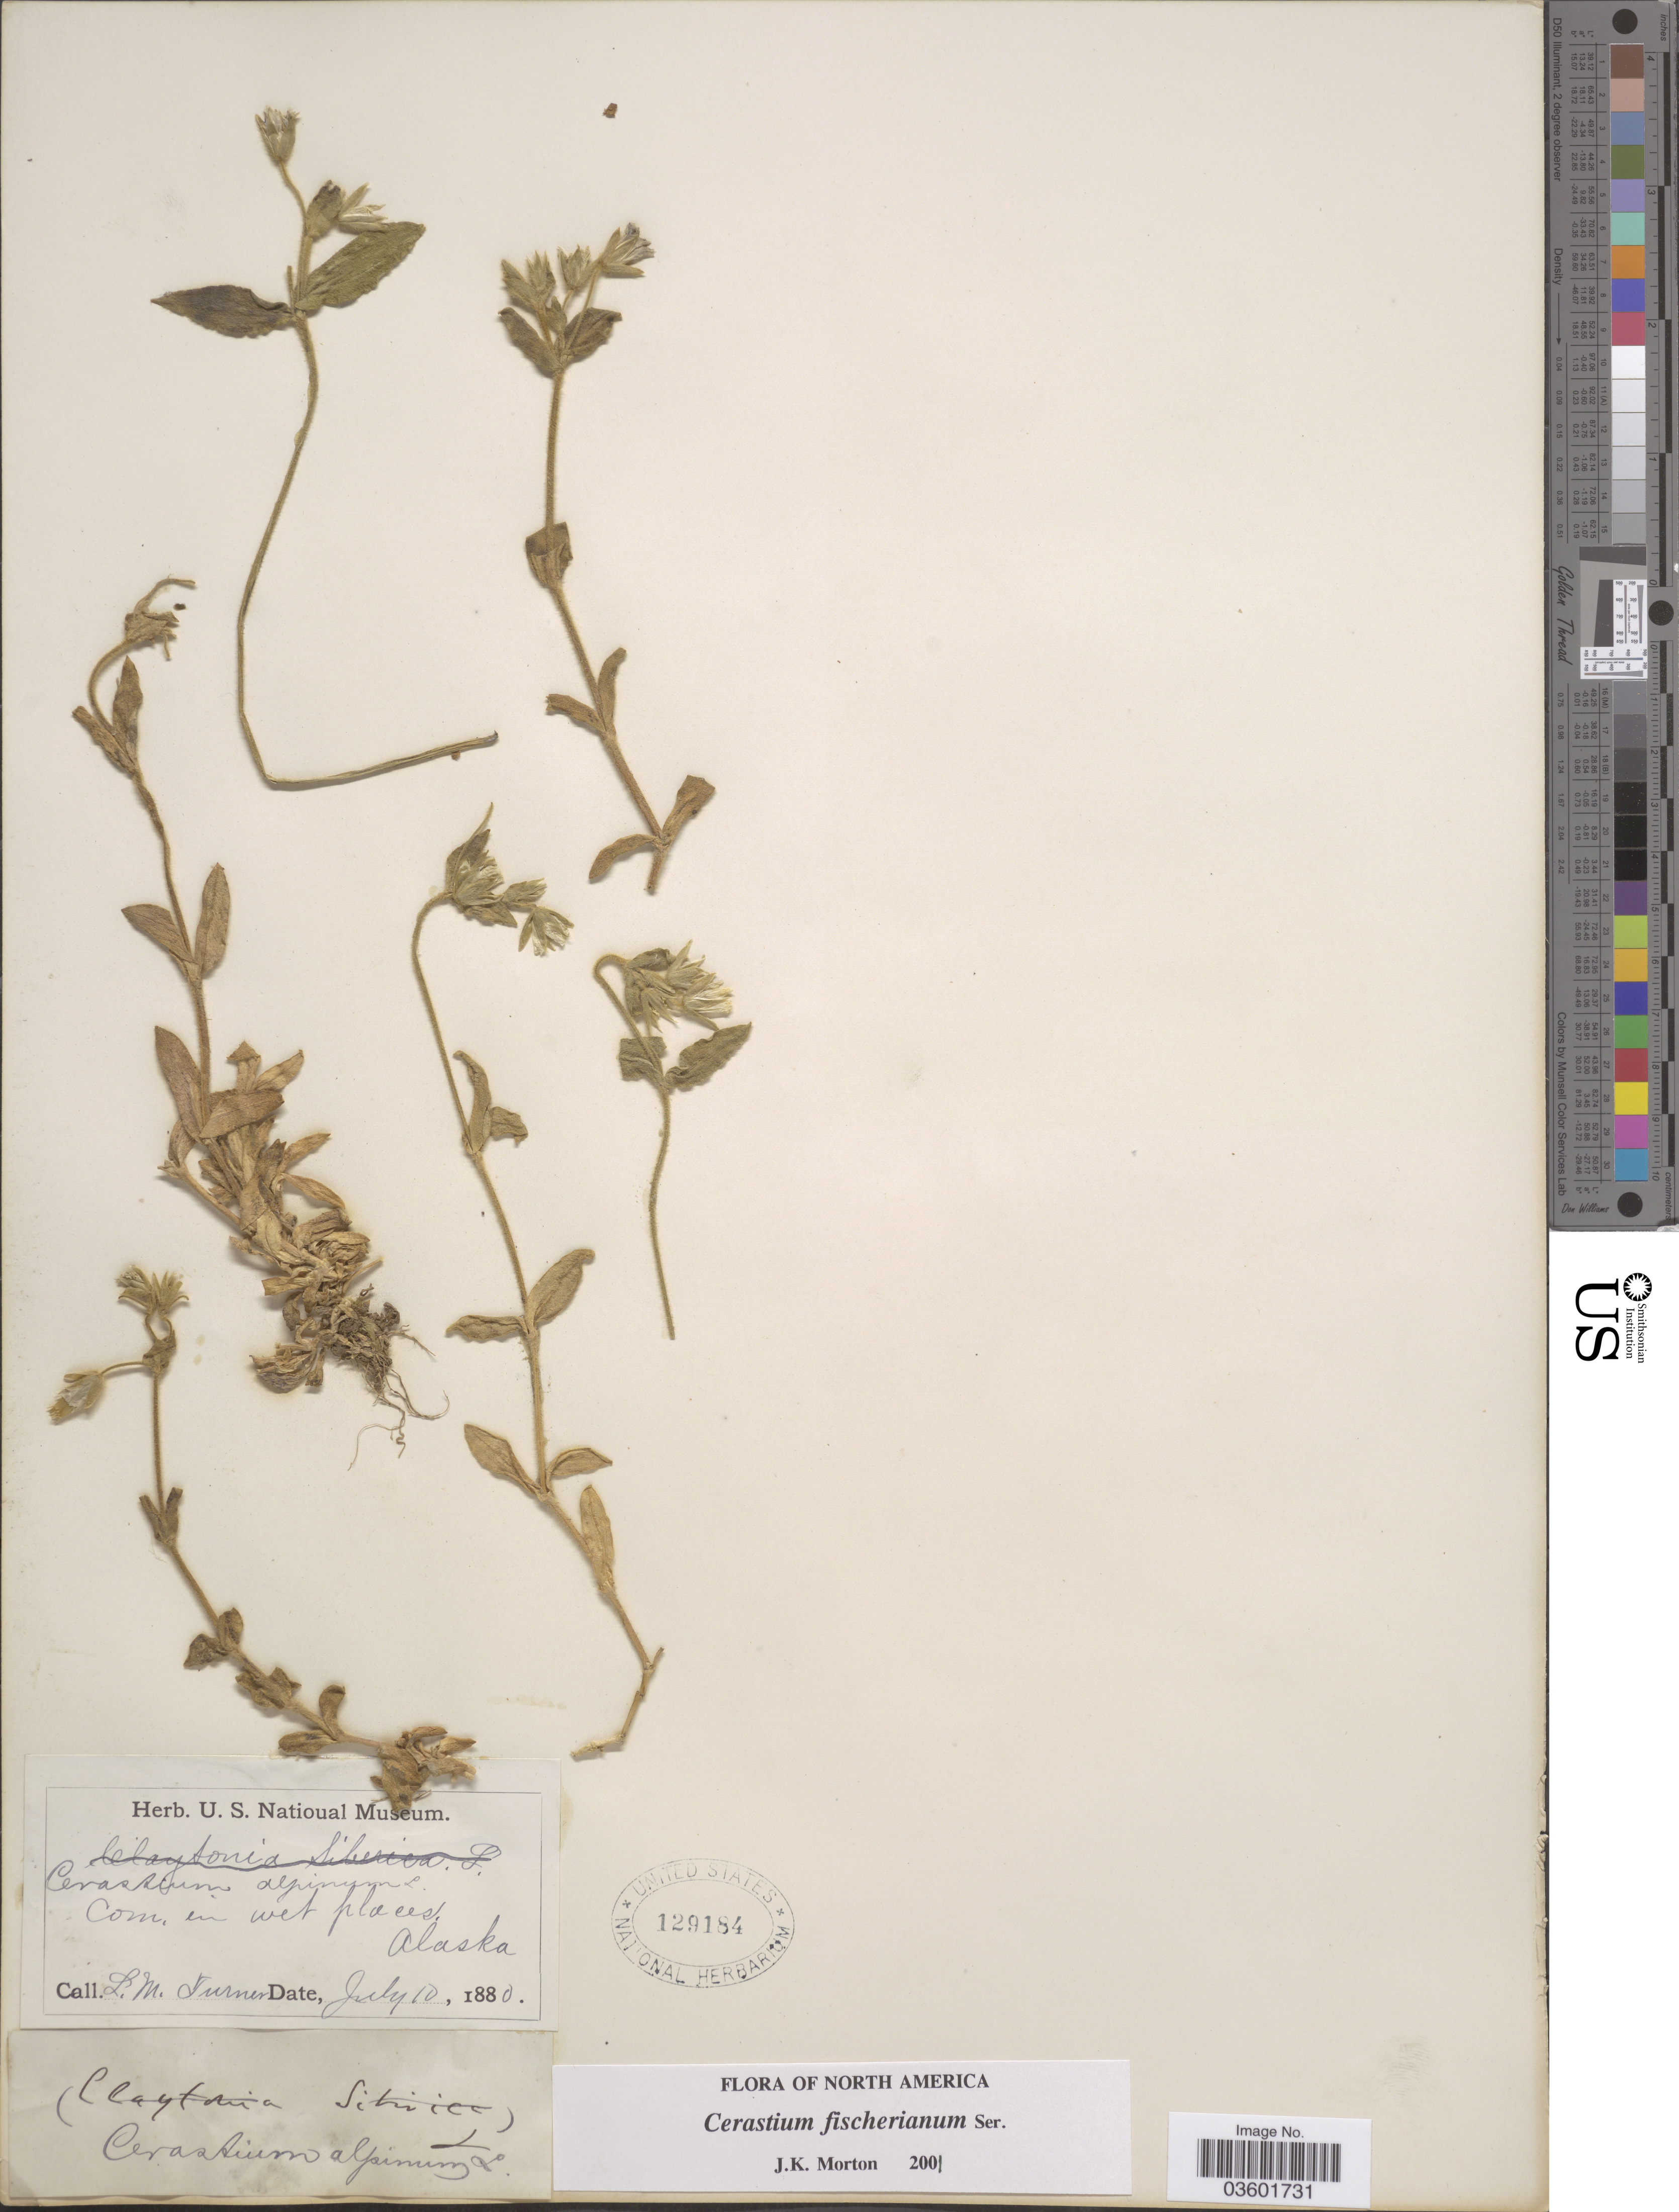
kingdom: Plantae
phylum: Tracheophyta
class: Magnoliopsida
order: Caryophyllales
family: Caryophyllaceae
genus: Cerastium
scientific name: Cerastium fischerianum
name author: Ser.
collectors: L. M. Turner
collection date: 1880-07-10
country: United States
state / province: Alaska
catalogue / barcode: US 129184